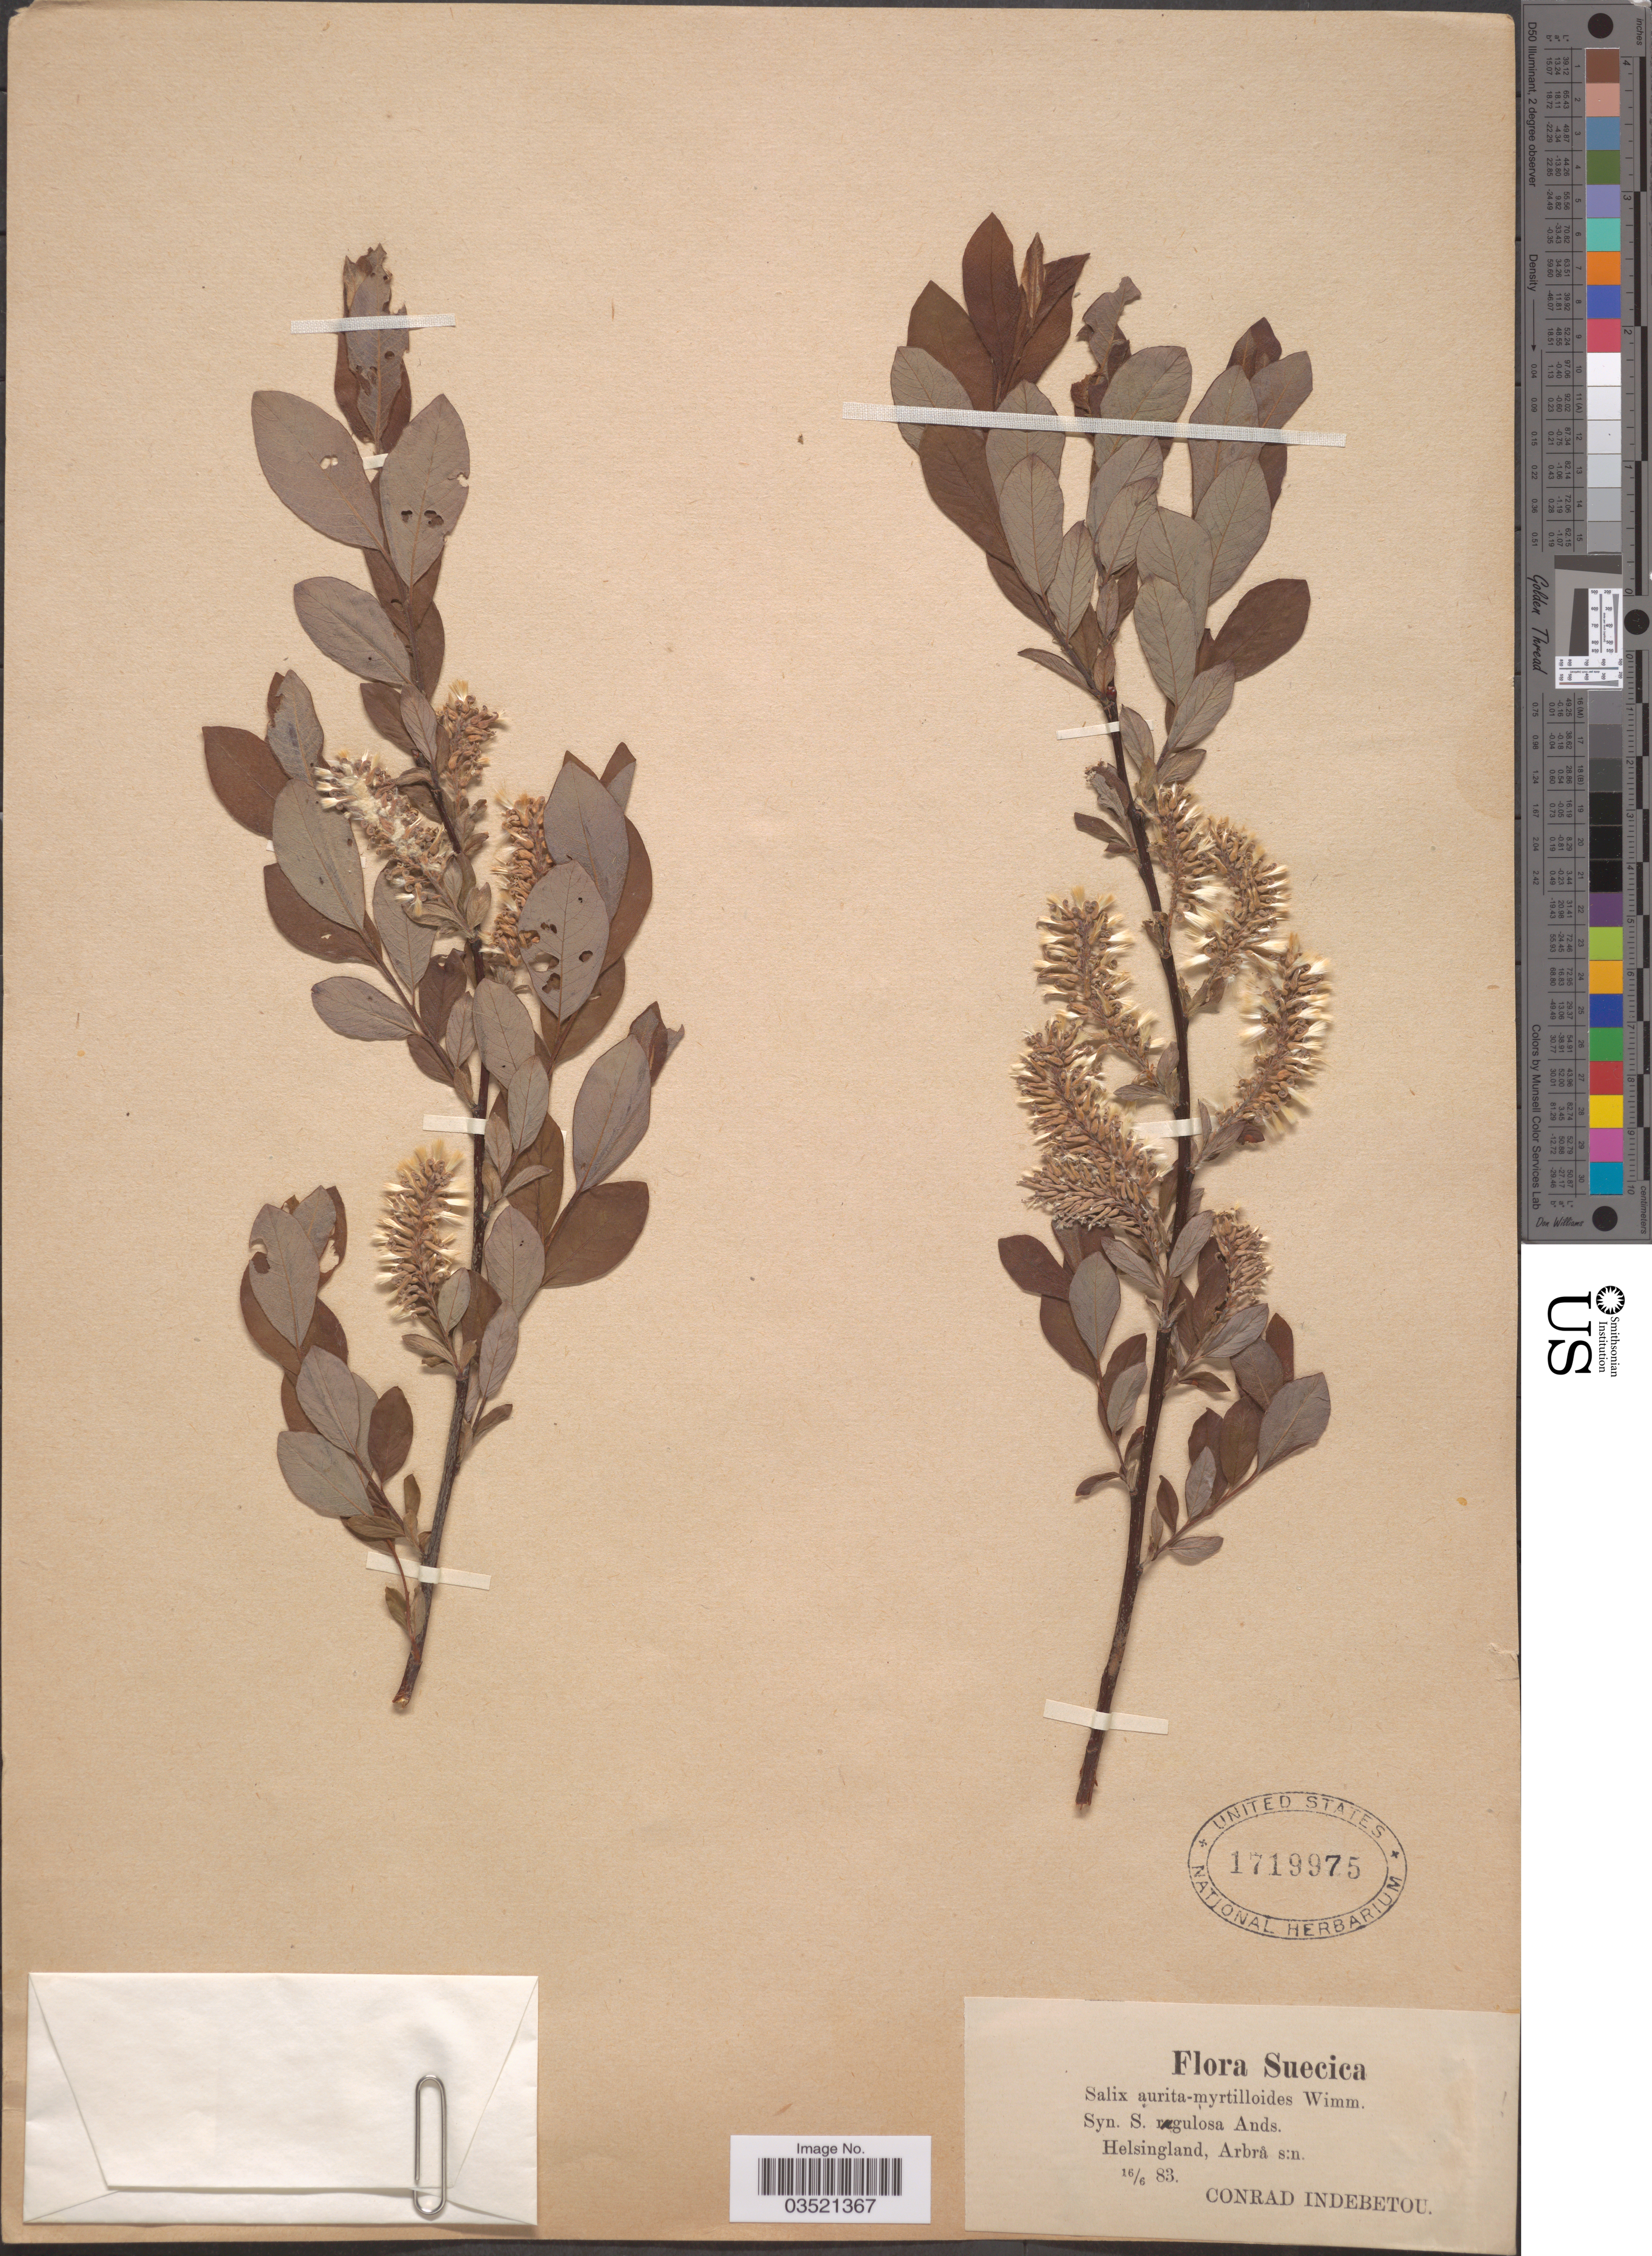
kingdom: Plantae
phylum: Tracheophyta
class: Magnoliopsida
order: Malpighiales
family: Salicaceae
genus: Salix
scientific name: Salix aurita x S. herbacea f. acutifolia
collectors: C. Indebetou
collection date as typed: Transcribed d/m/y: 16/6/83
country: Sweden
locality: Suecica. Helsingland, Arbrå s:n.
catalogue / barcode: US 1719975